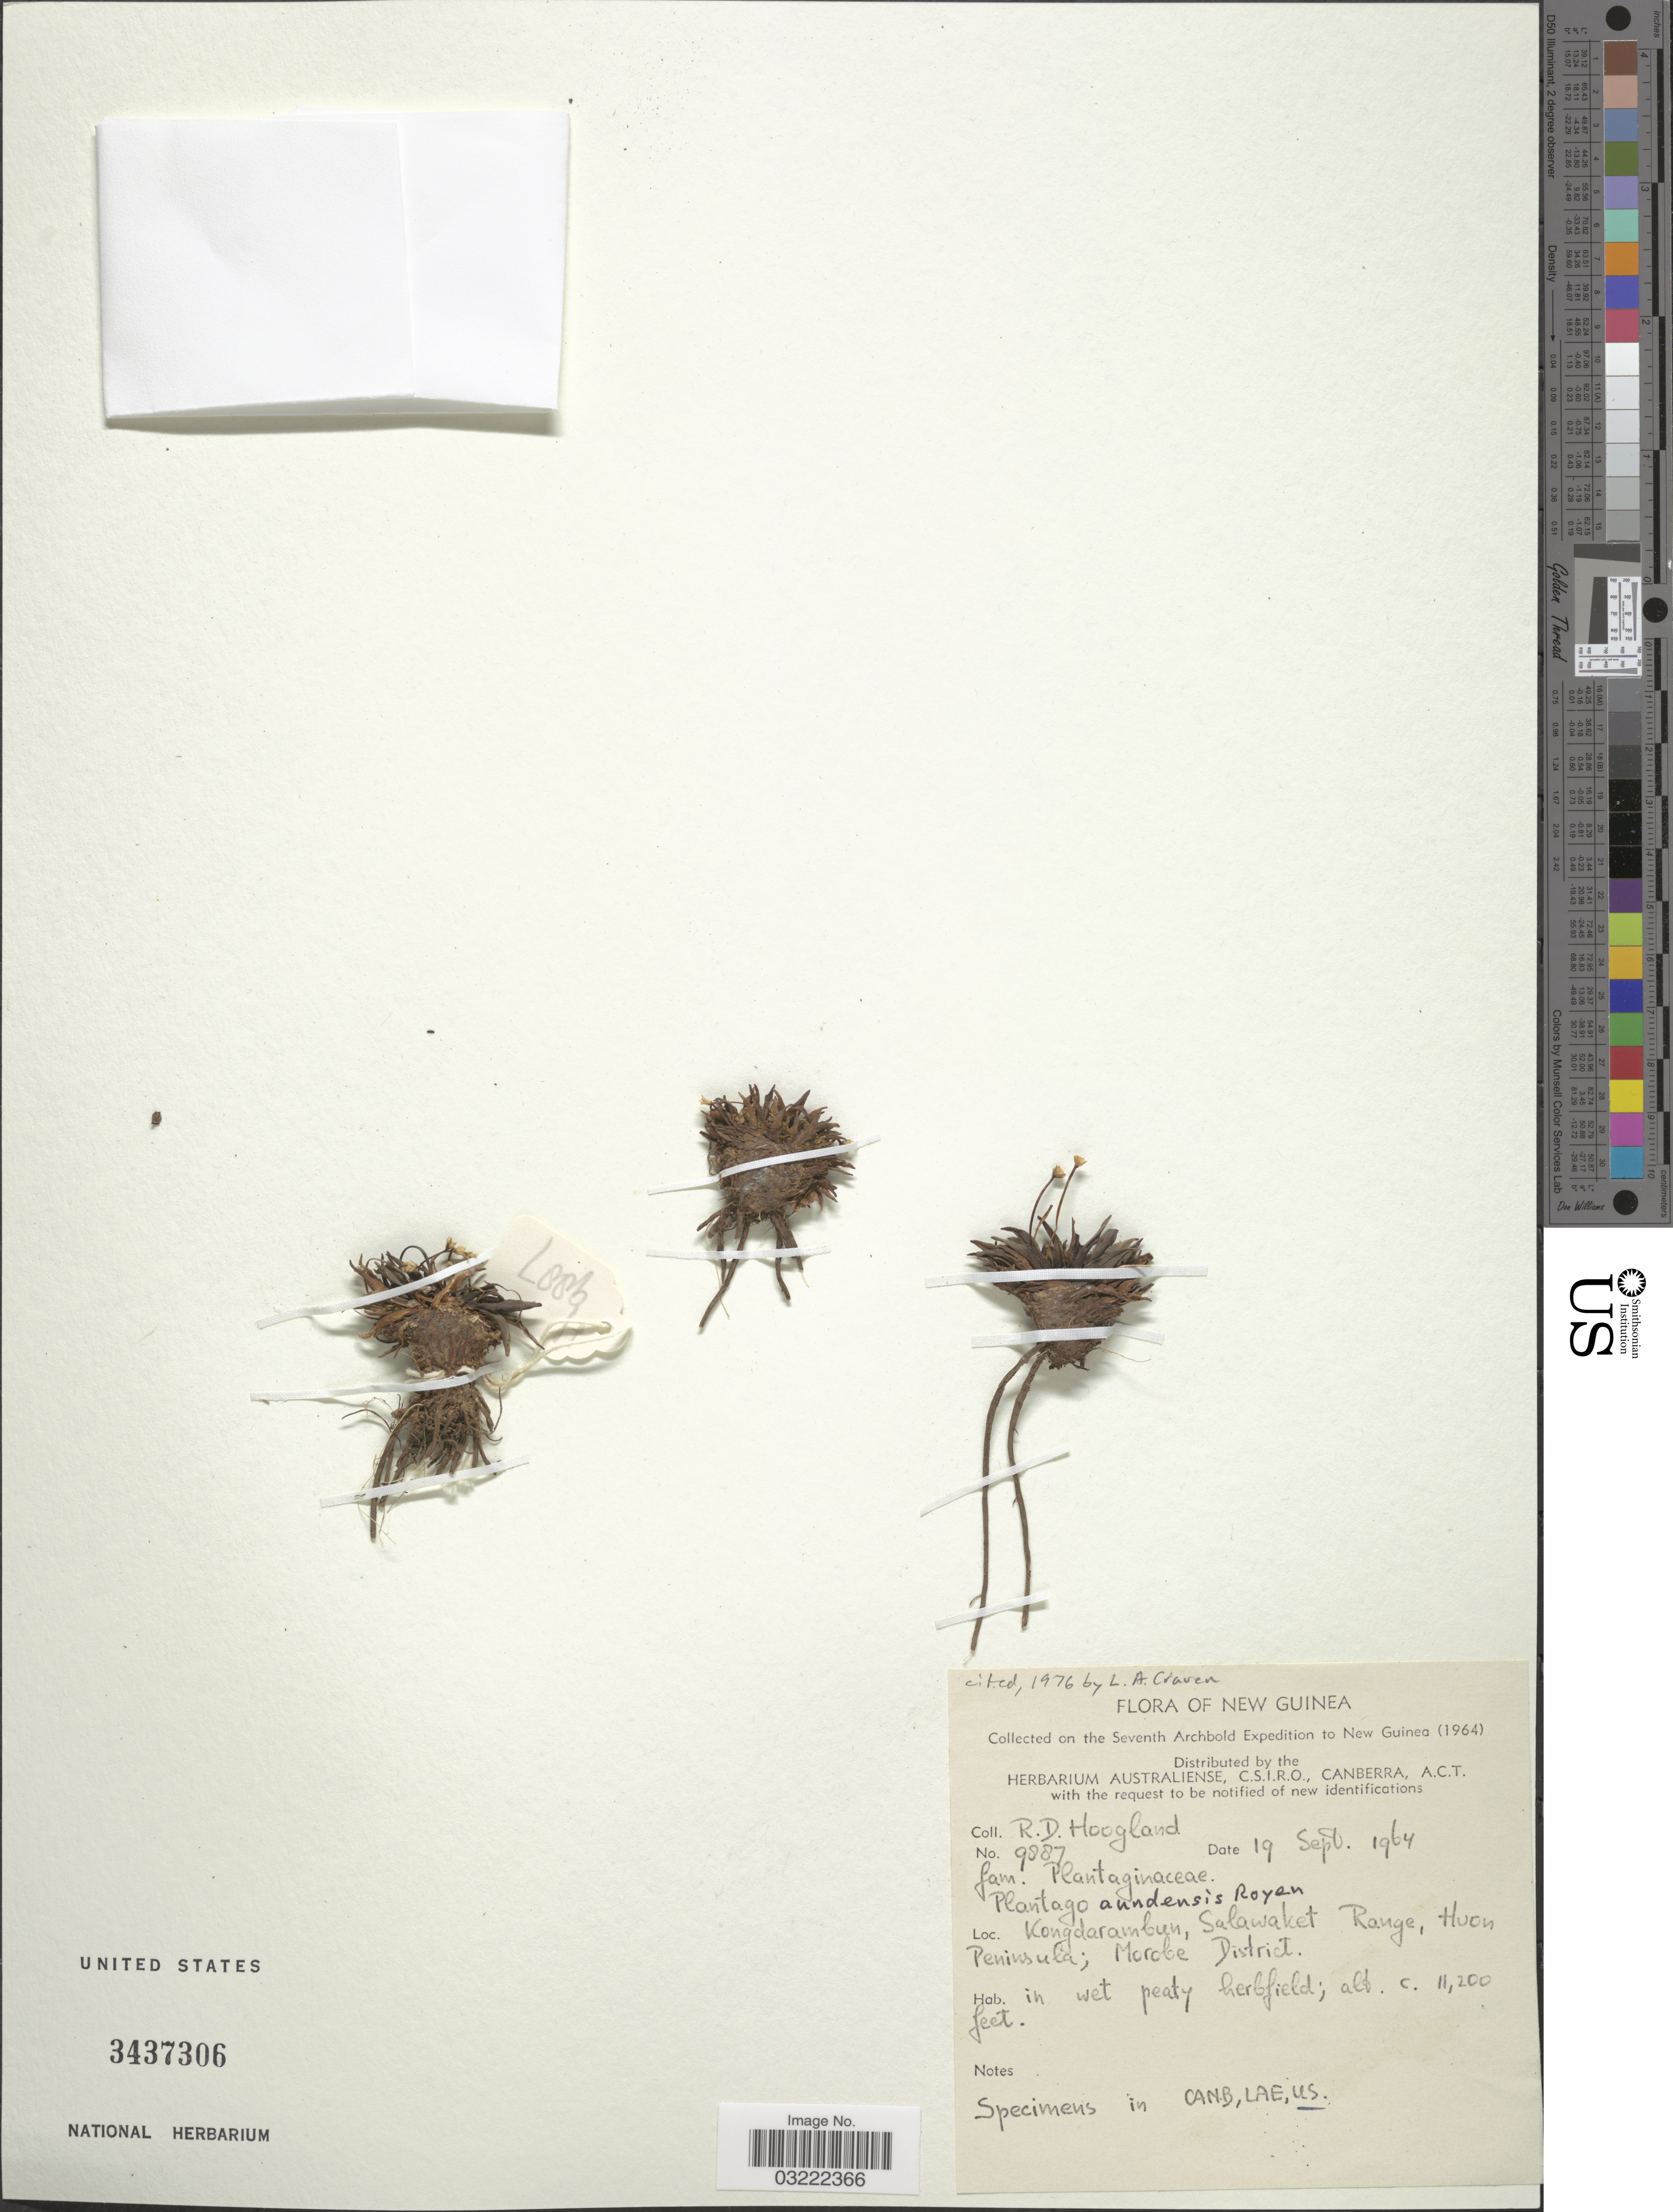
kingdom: Plantae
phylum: Tracheophyta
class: Magnoliopsida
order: Lamiales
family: Plantaginaceae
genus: Plantago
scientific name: Plantago aundensis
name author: P. Royen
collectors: R. D. Hoogland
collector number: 9887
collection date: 1964-09-19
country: Papua New Guinea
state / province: Morobe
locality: New Guinea, Kongdarambun, Salawaket Range, Huon Peninsula; Morobe District.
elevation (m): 3414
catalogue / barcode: US 3437306